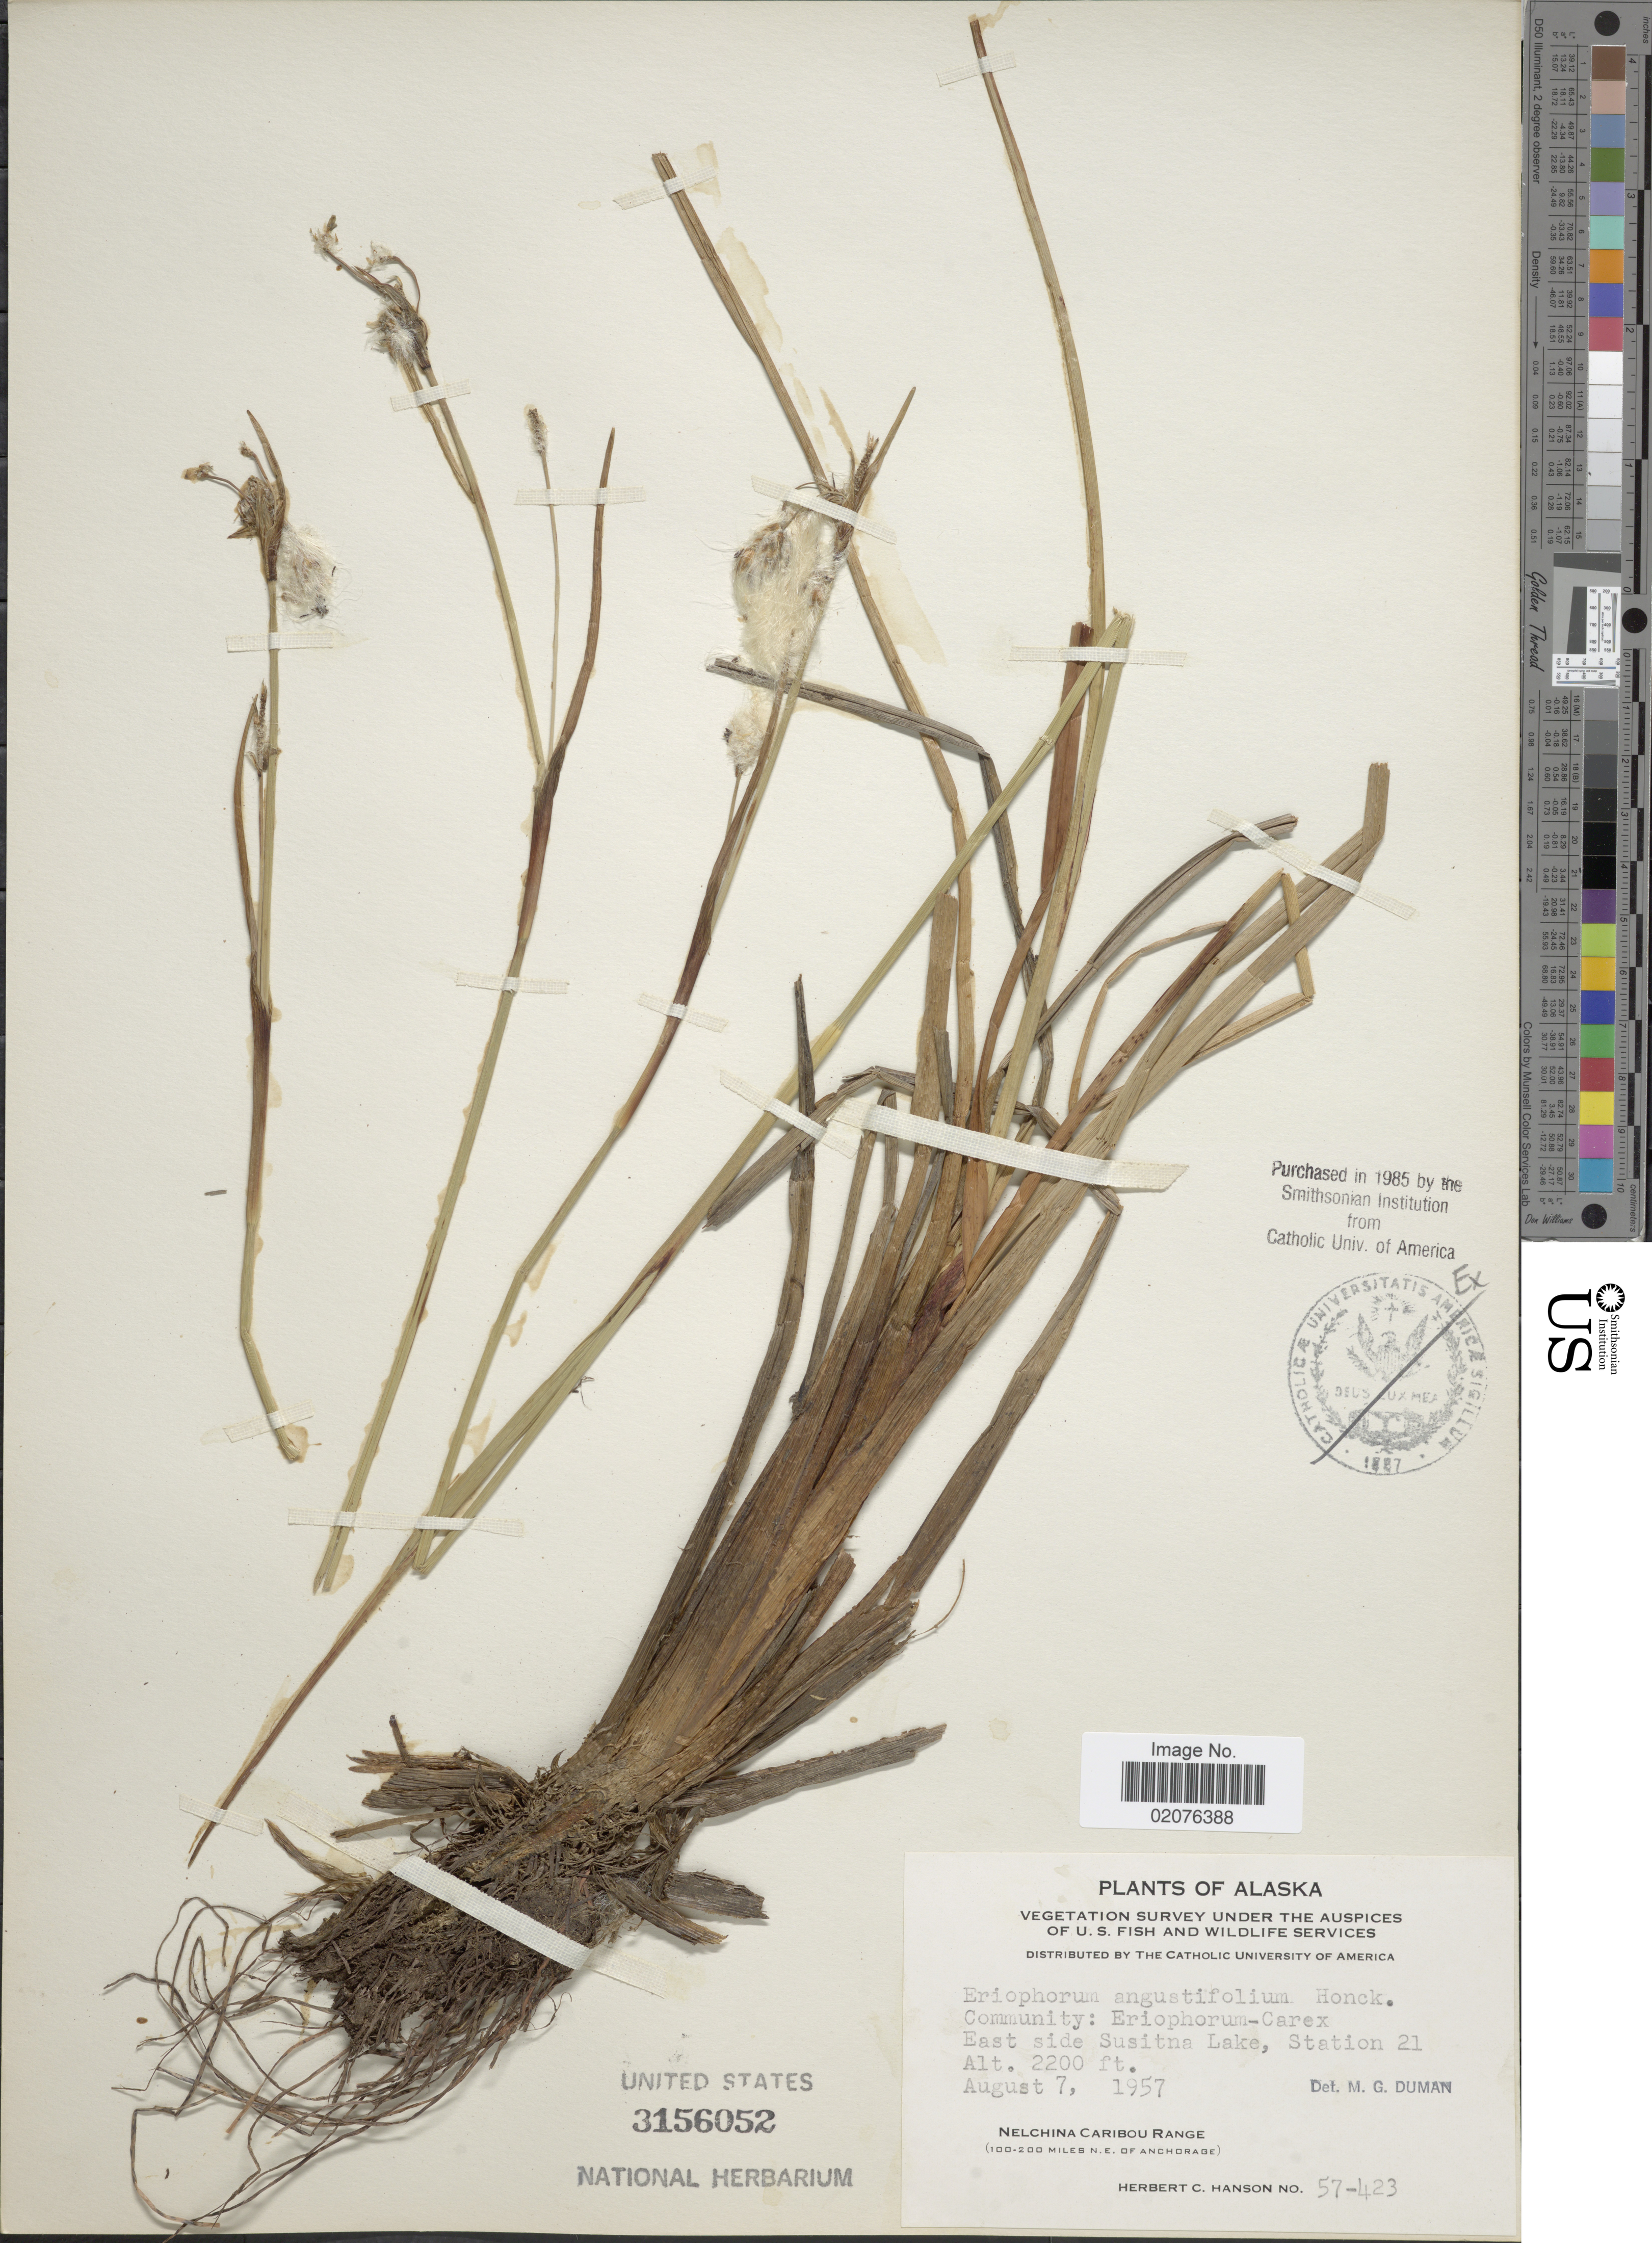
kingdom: Plantae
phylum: Tracheophyta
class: Liliopsida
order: Poales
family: Cyperaceae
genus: Eriophorum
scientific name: Eriophorum angustifolium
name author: Honck.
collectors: H. Hanson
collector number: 57-423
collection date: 1957-08-07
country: United States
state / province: Alaska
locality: East side Susitna Lake, Station 21. Nelchina Caribou Range (100-200 miles N. E. of Anchorage)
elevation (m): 671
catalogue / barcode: US 3156052